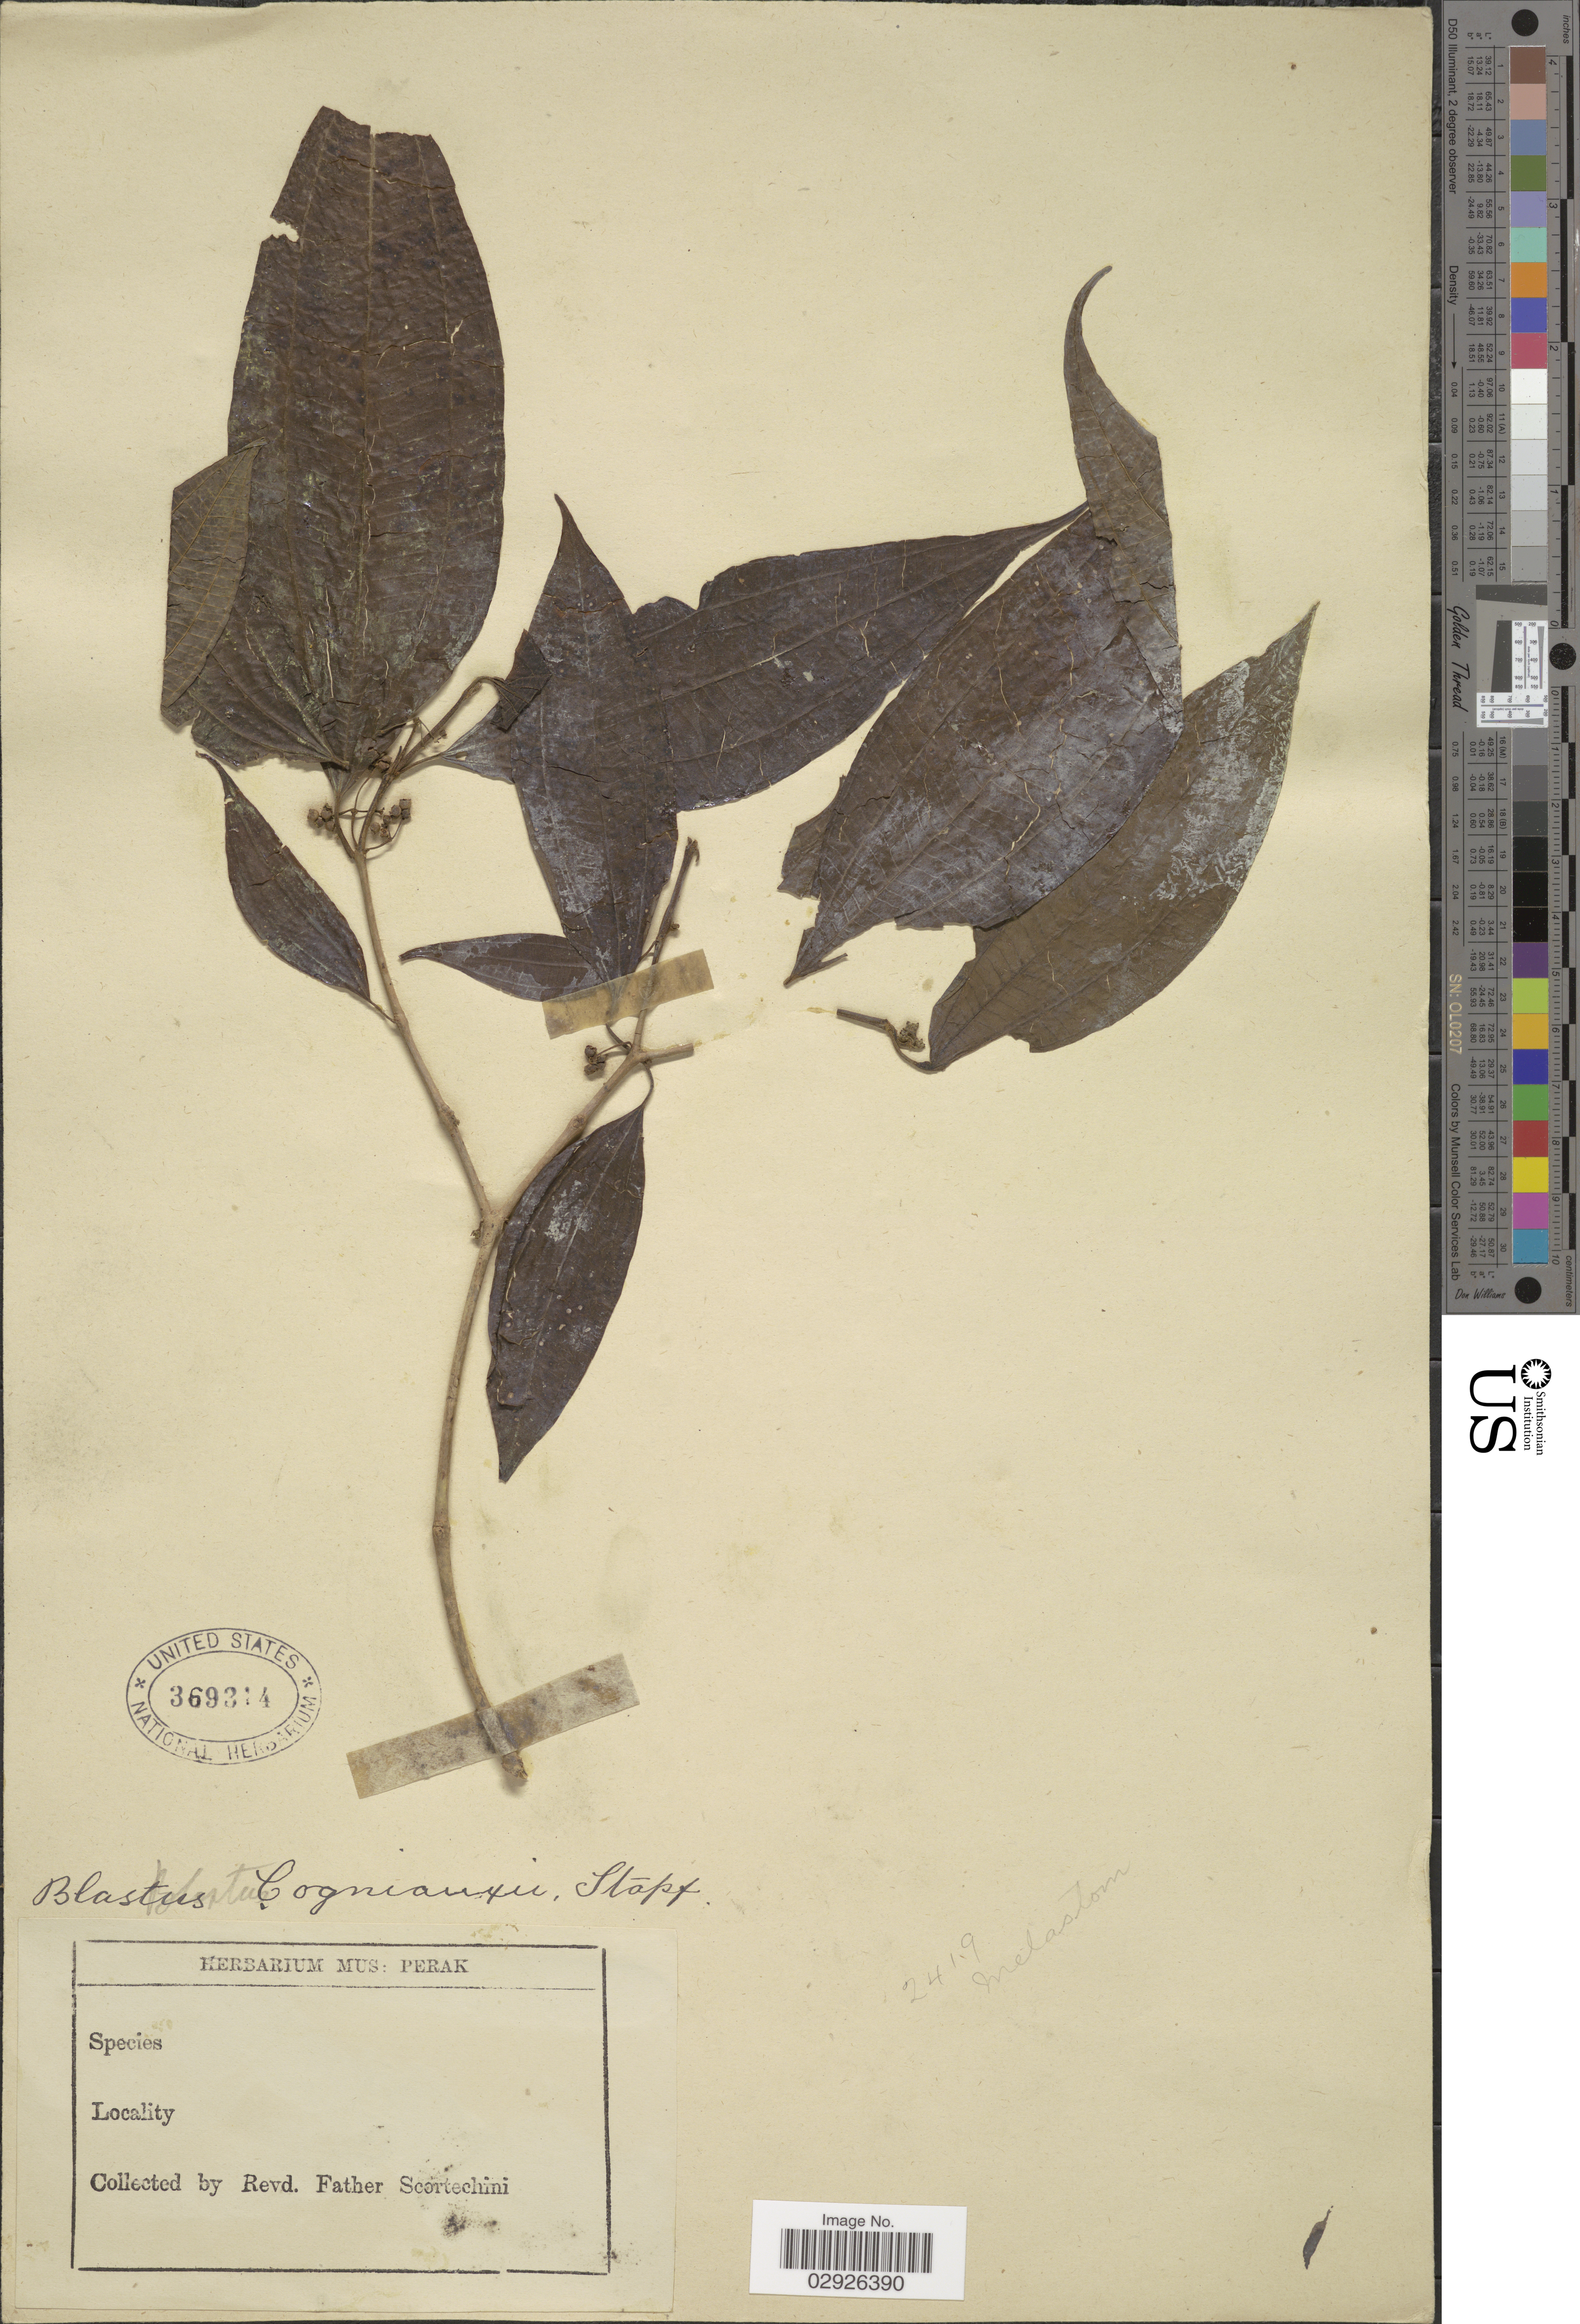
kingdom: Plantae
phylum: Tracheophyta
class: Magnoliopsida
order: Myrtales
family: Melastomataceae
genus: Blastus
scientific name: Blastus borneensis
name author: Cogn. ex Boerl.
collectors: Fr. Scortechini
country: Malaysia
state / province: Perak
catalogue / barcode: US 369314